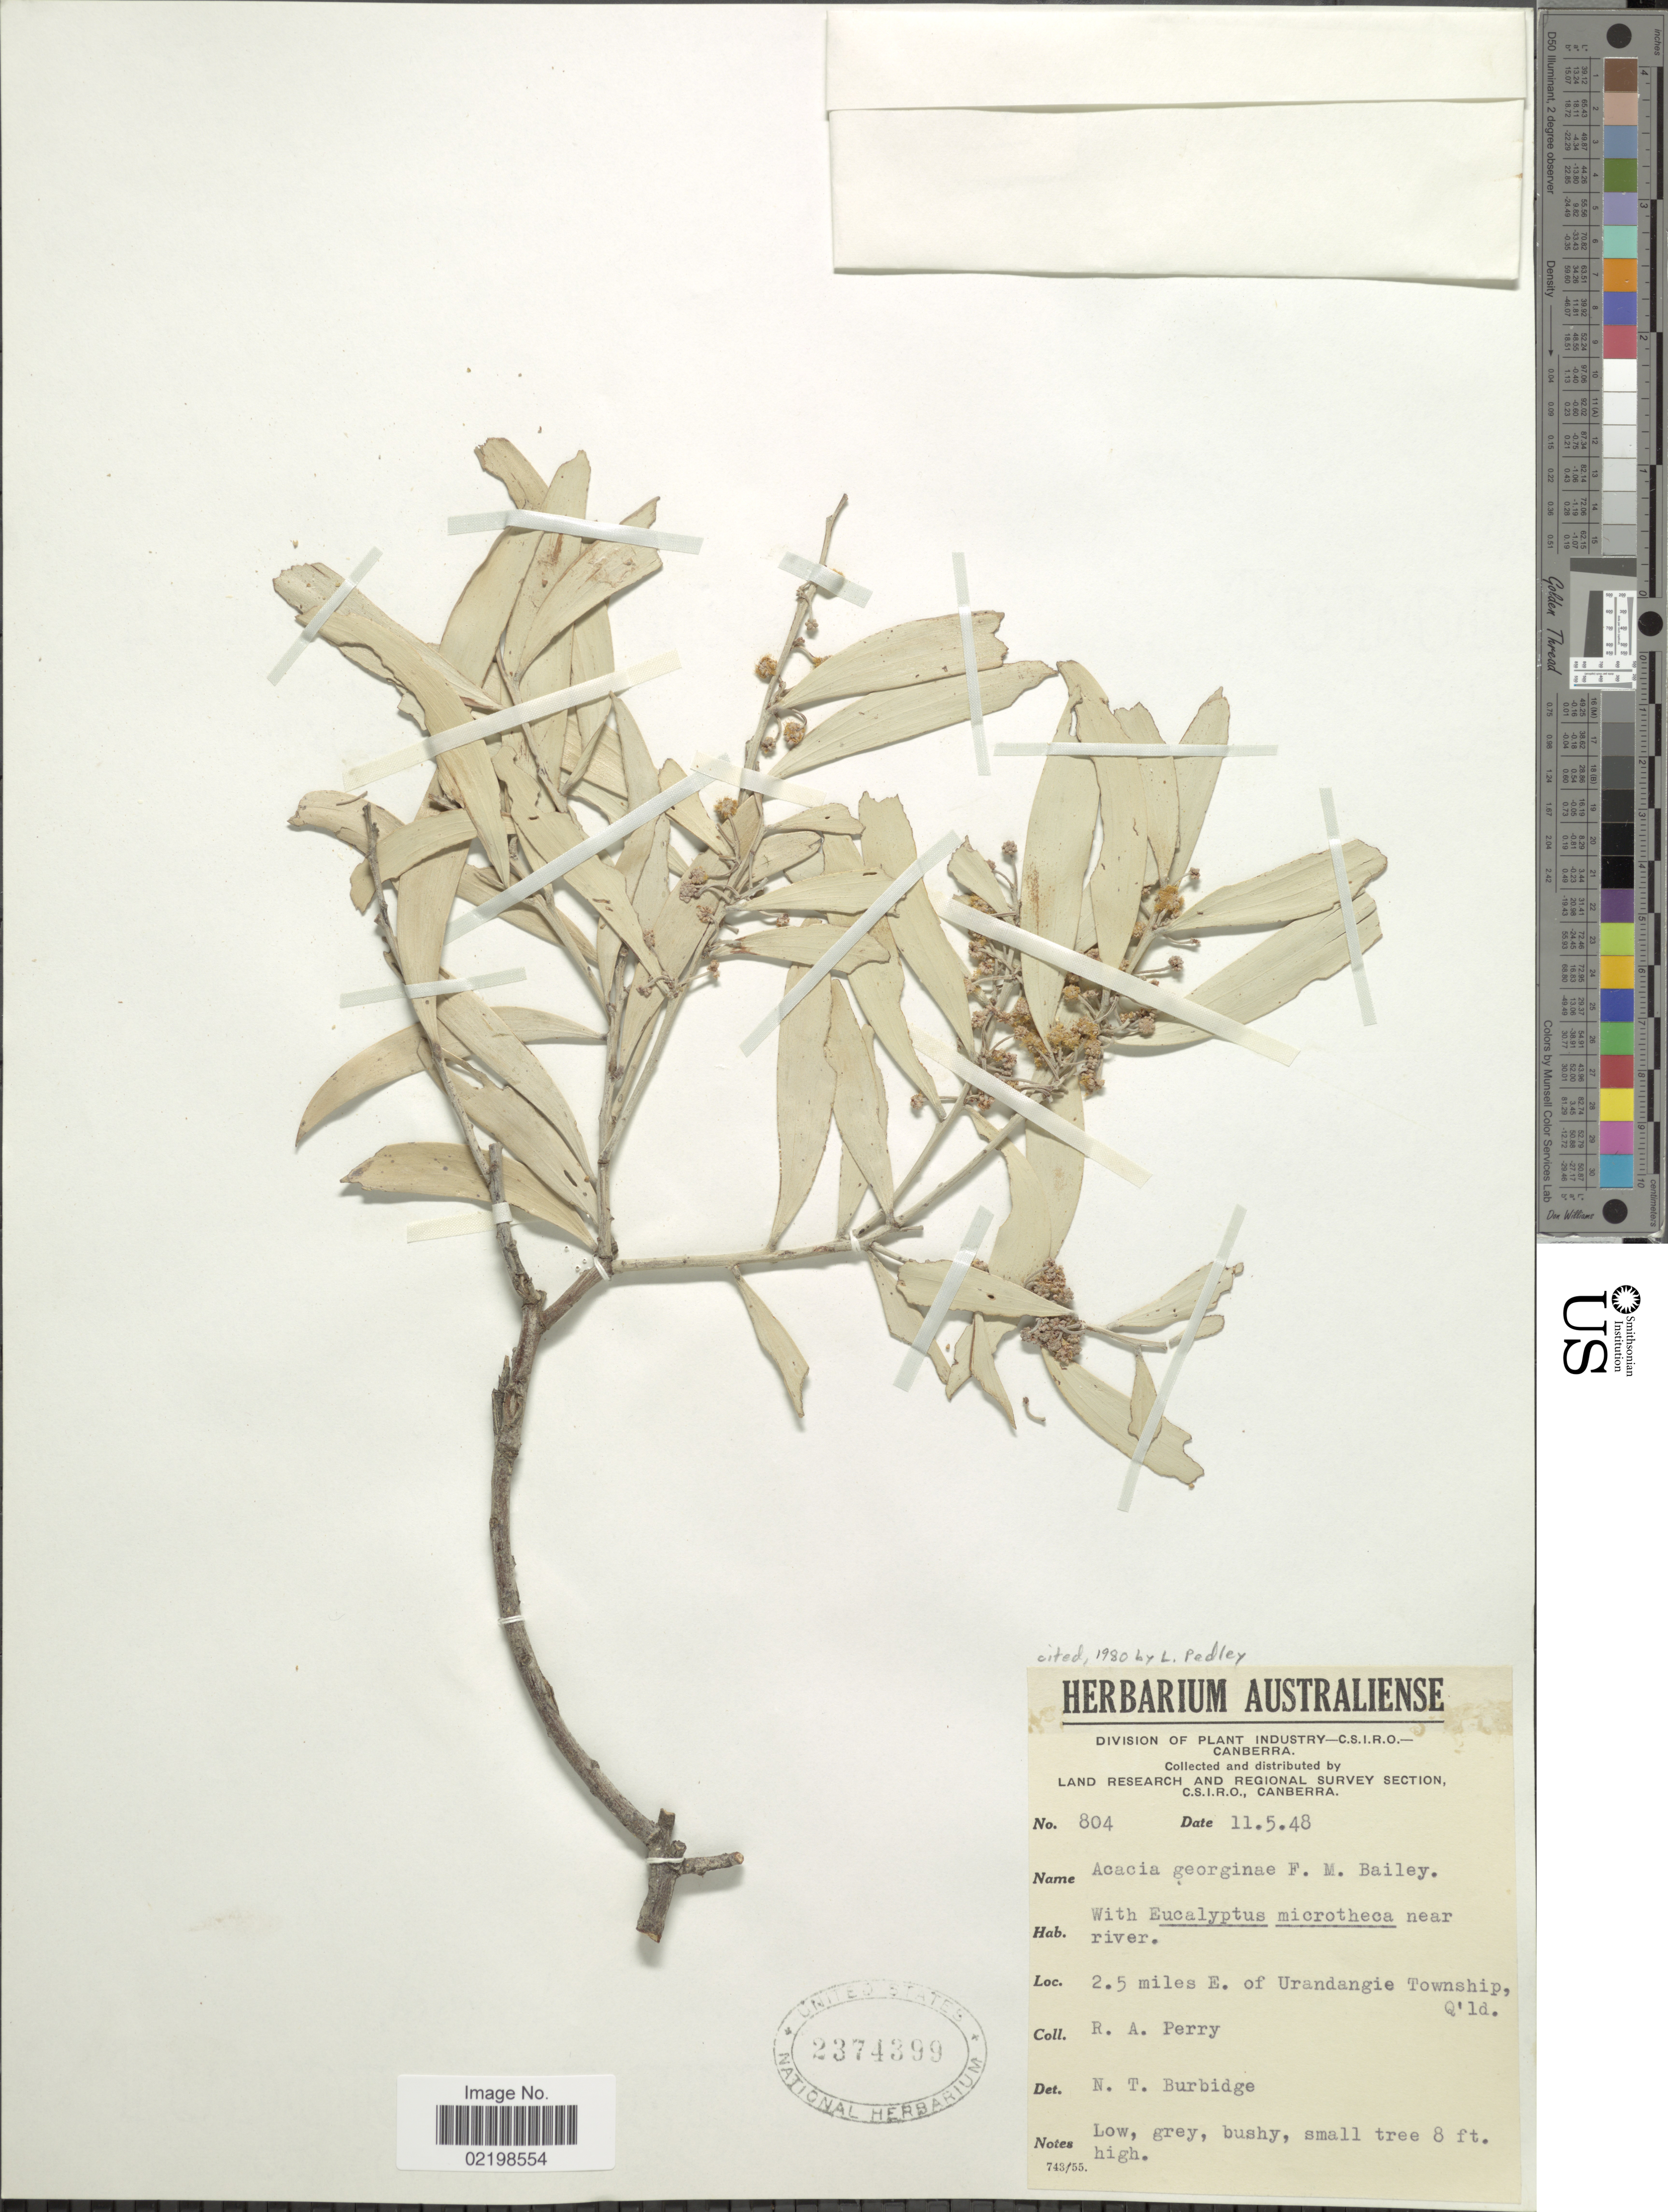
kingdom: Plantae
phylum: Tracheophyta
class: Magnoliopsida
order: Fabales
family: Fabaceae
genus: Acacia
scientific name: Acacia georginae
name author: F.M. Bailey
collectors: Perry, R. A.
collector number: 804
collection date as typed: Transcribed d/m/y: 11/5/48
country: Australia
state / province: Queensland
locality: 2.5 miles E. of Urandangie Township, Q'ld.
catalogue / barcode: US 2374399